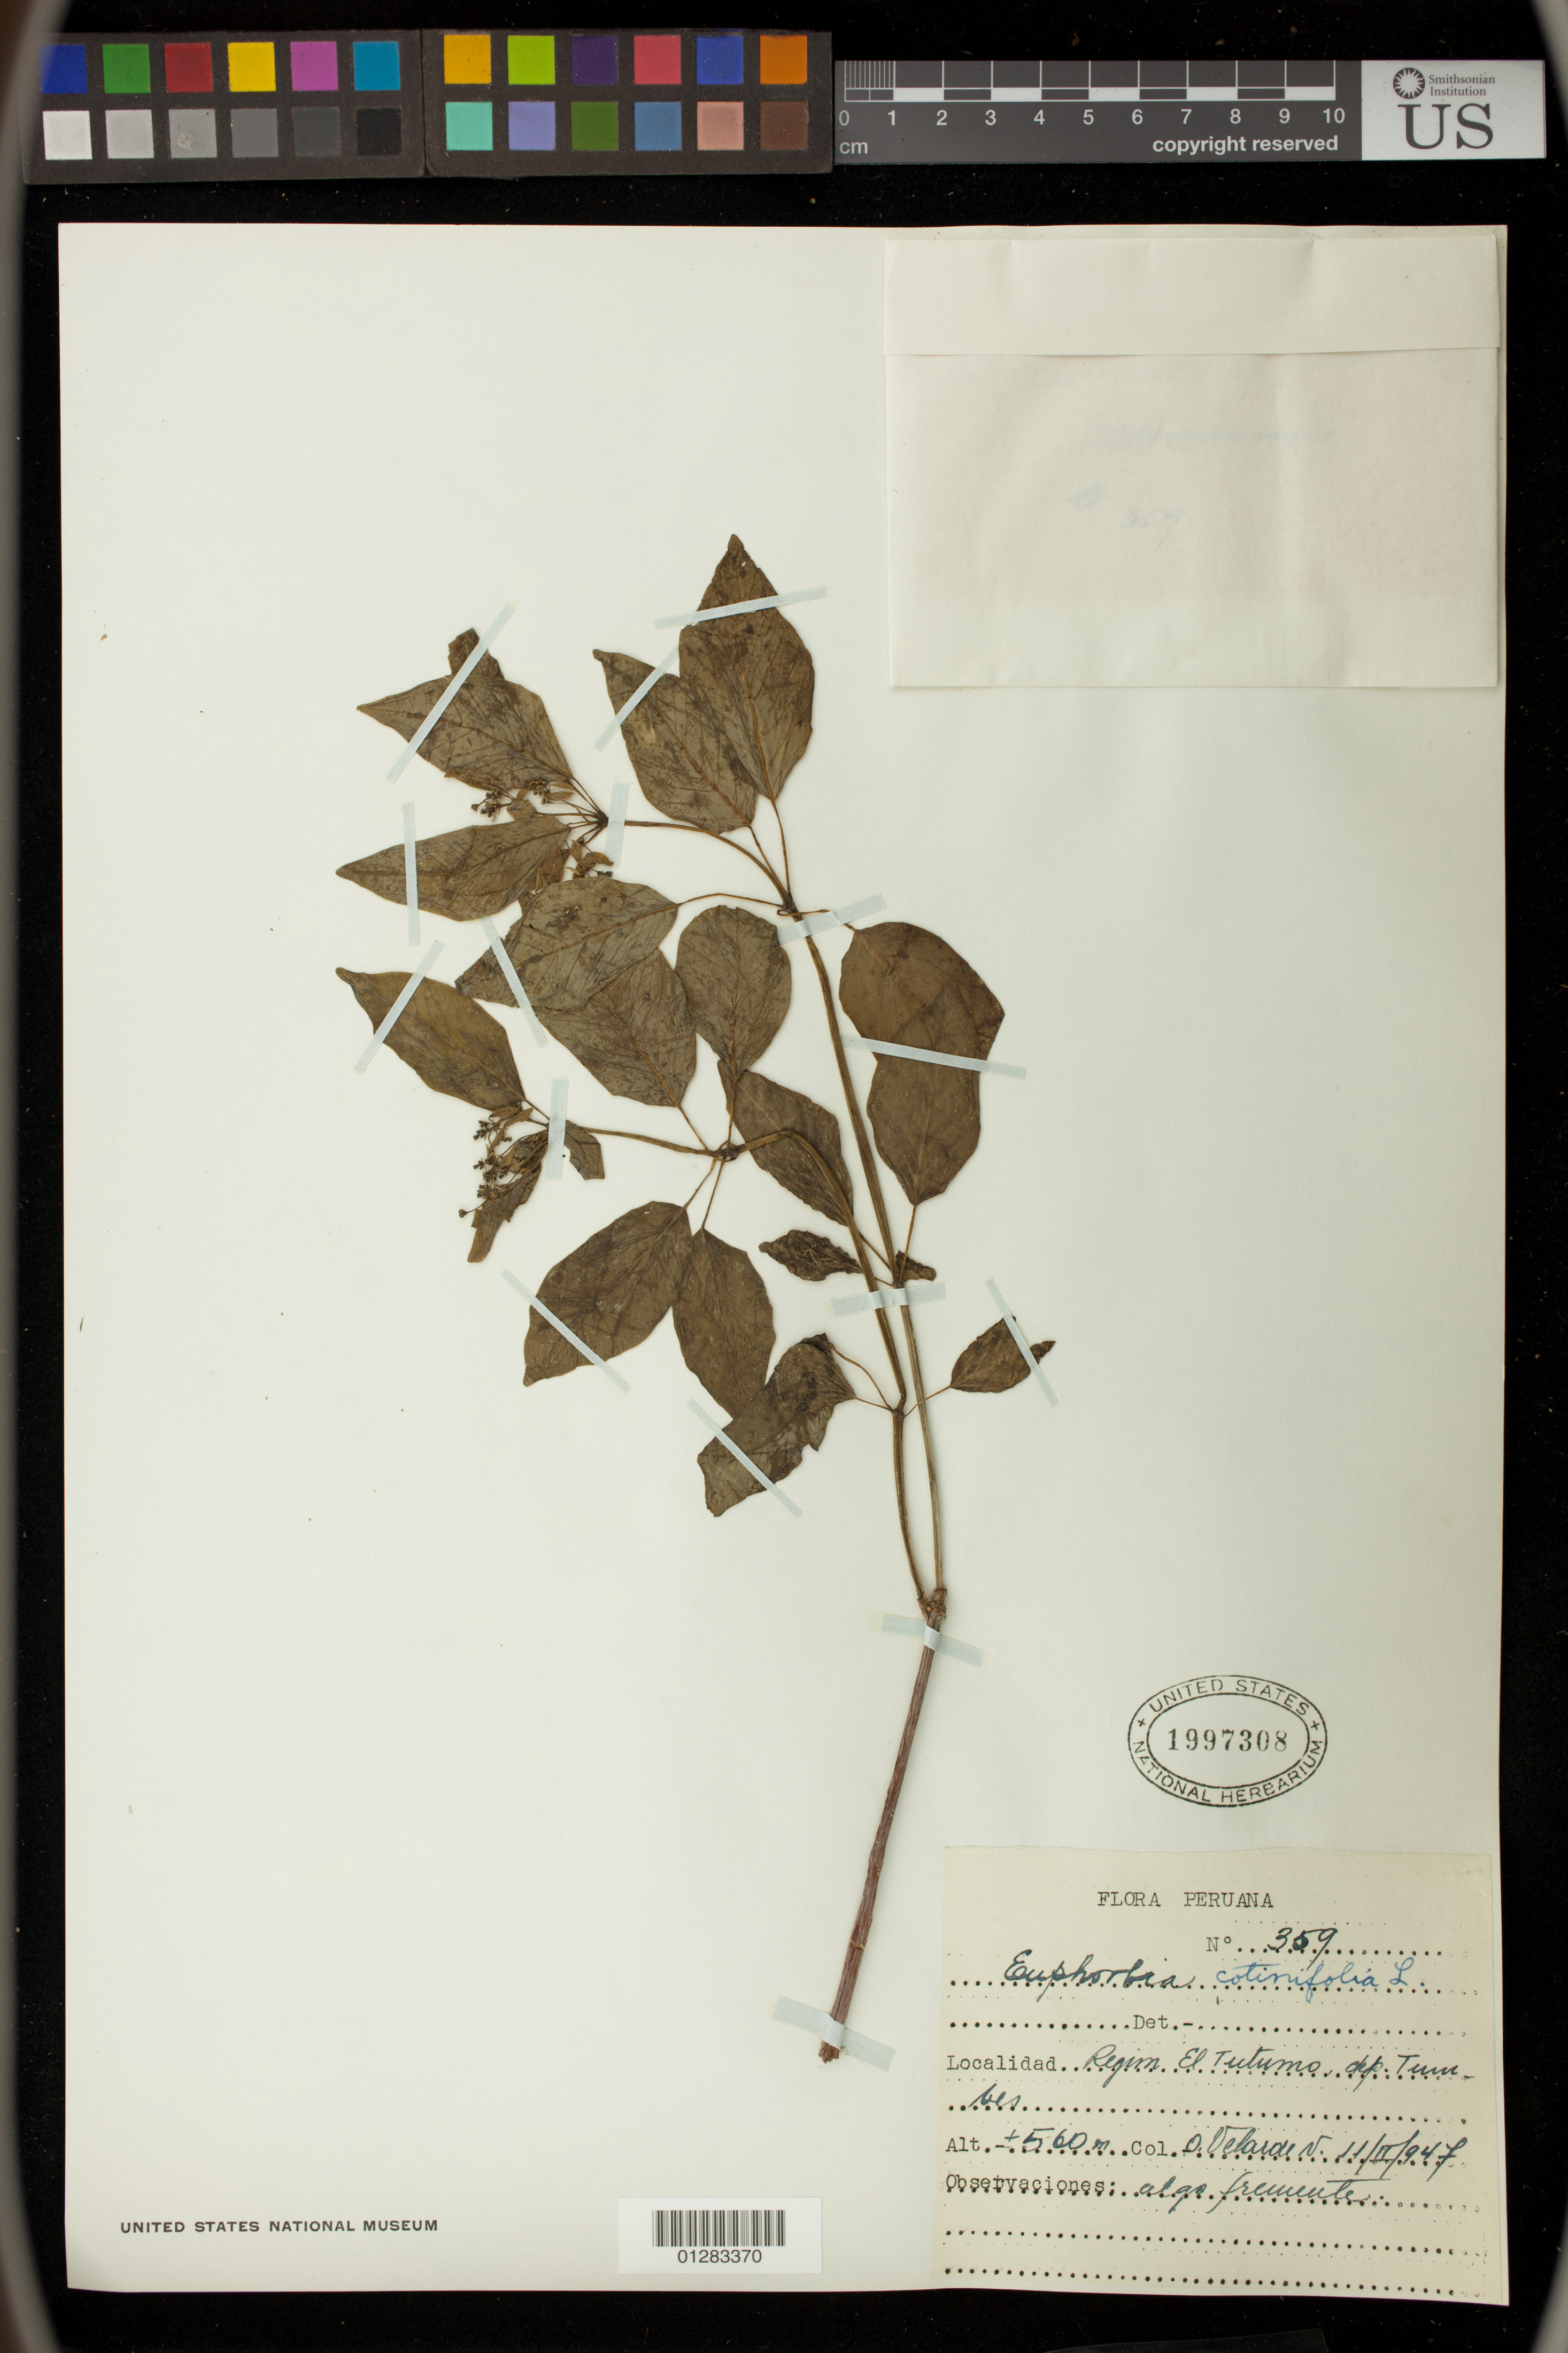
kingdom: Plantae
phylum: Tracheophyta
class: Magnoliopsida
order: Malpighiales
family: Euphorbiaceae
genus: Euphorbia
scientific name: Euphorbia cotinifolia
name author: L.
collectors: O. Velarde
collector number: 359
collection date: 1947-02-11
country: Peru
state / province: Tumbes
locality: Región El Tutumo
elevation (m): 560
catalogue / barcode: US 1997308